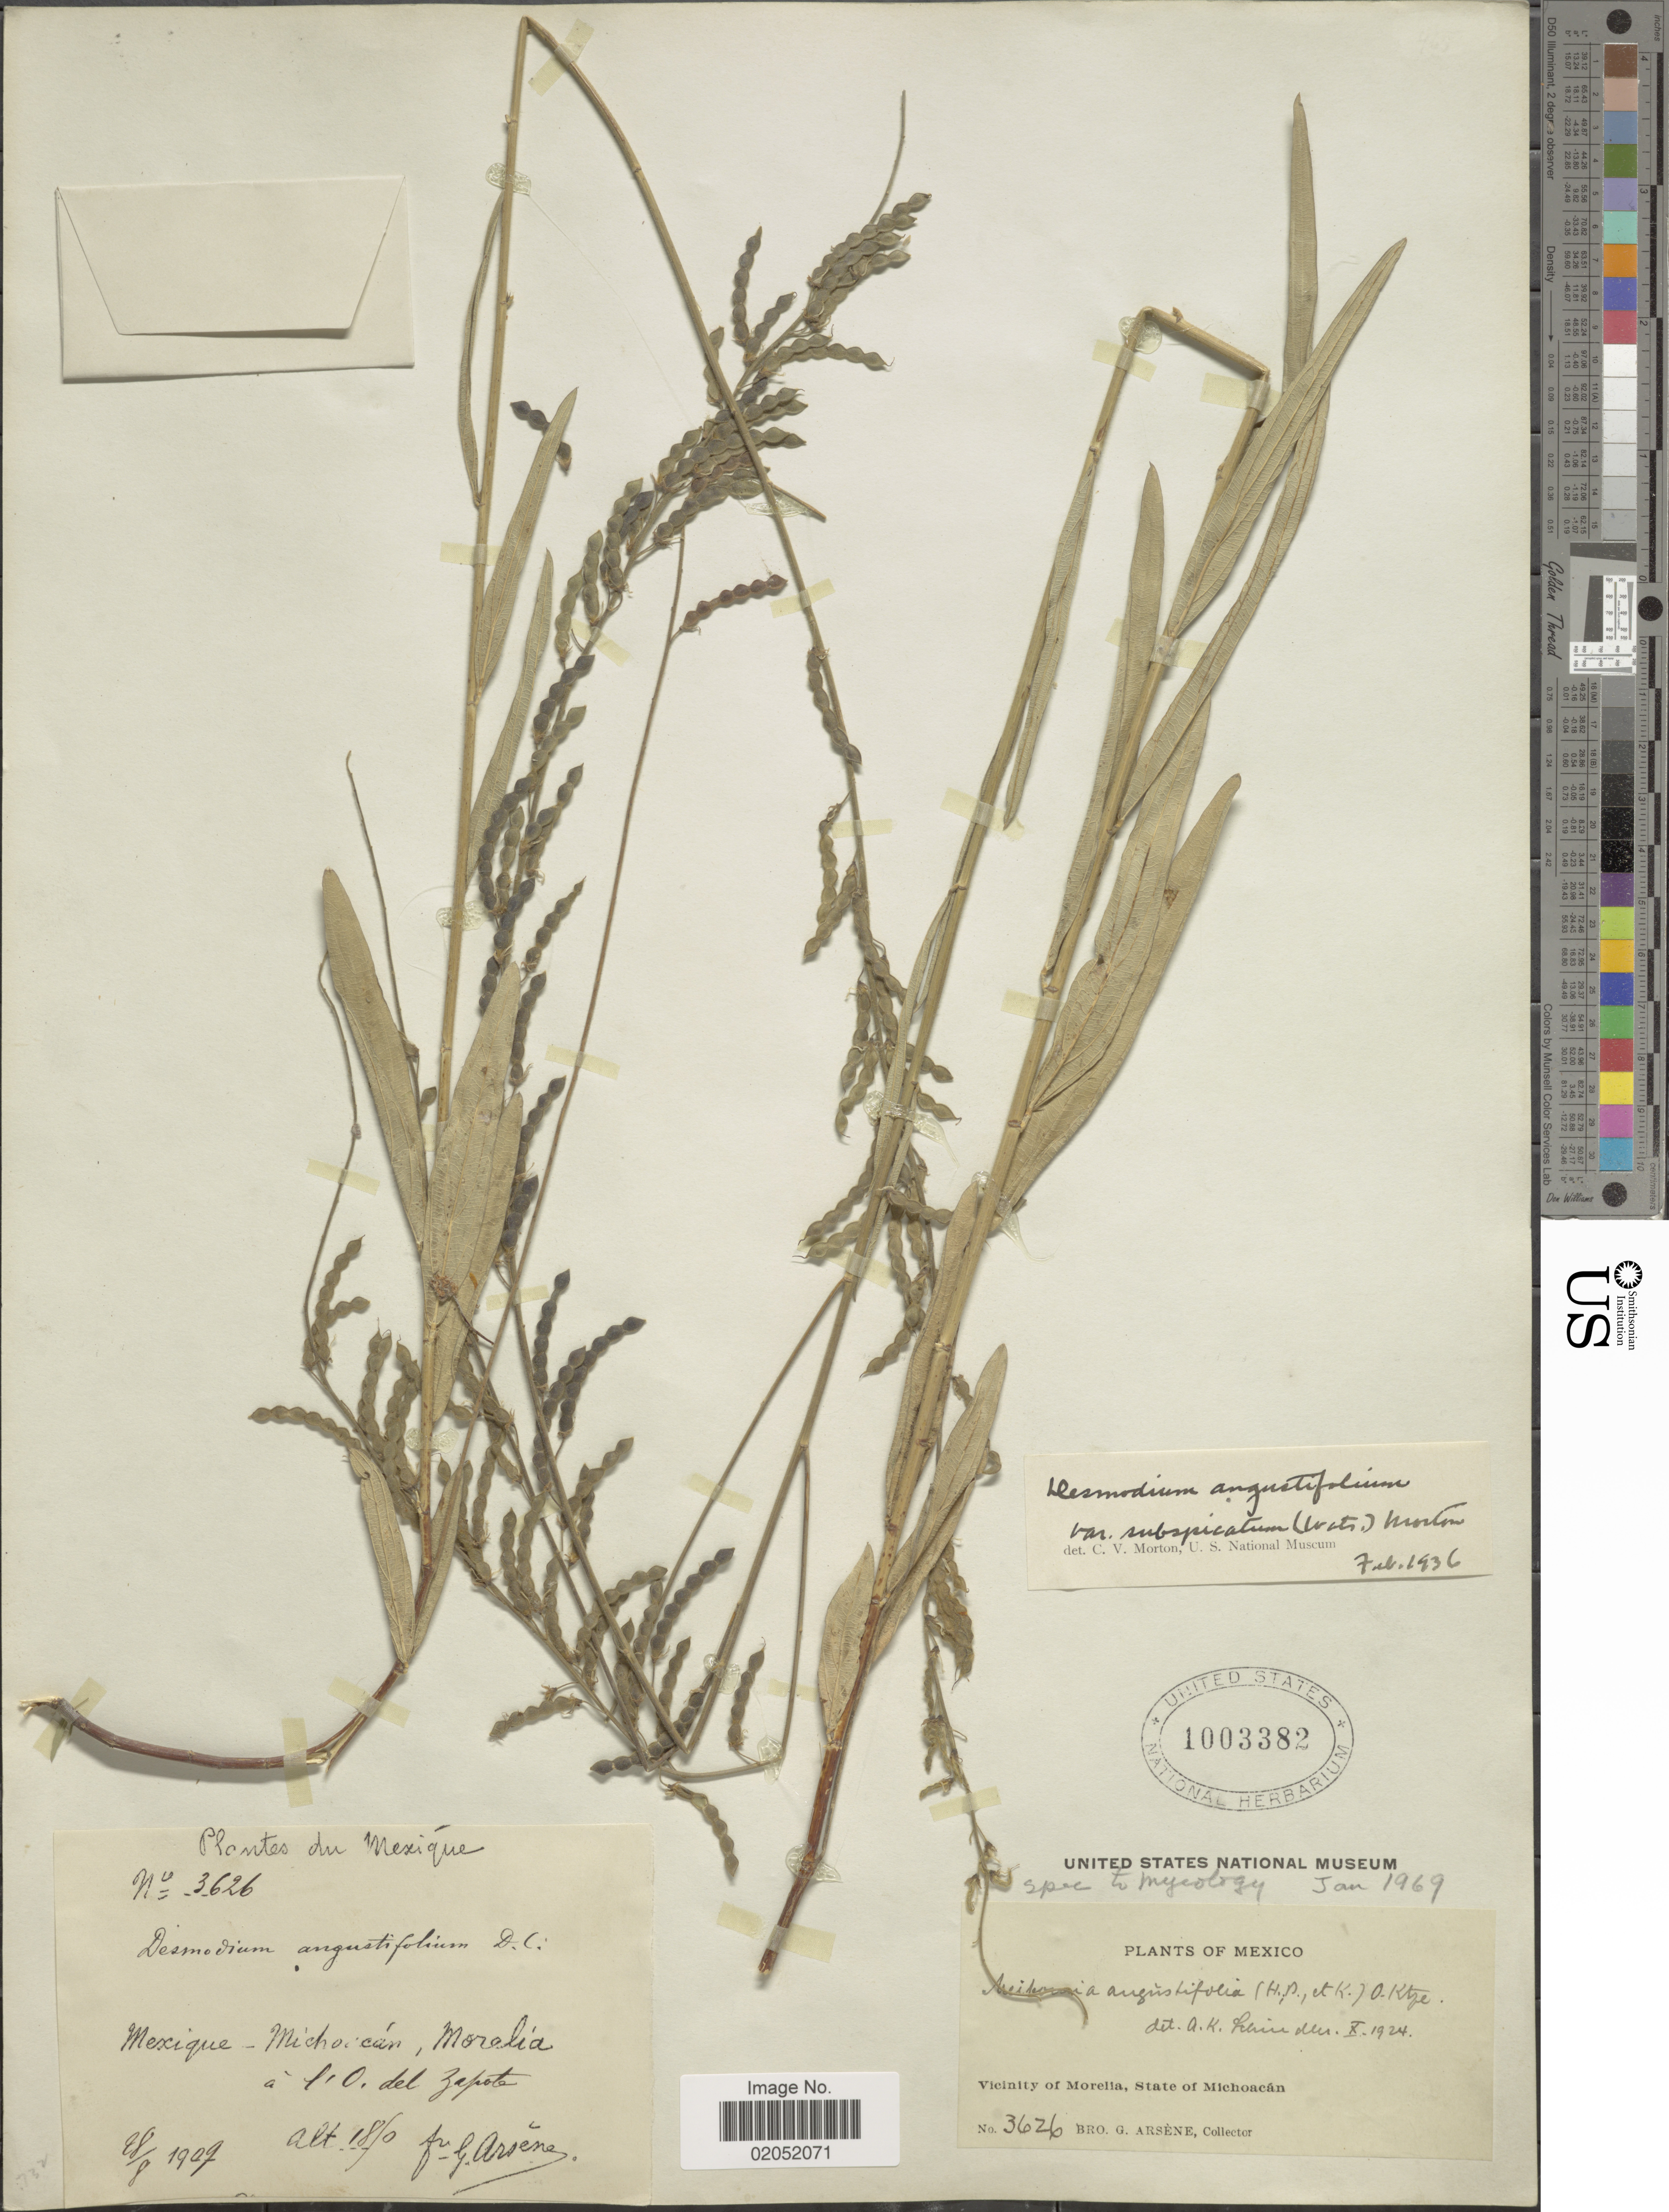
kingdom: Plantae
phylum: Tracheophyta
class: Magnoliopsida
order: Fabales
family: Fabaceae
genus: Desmodium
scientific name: Desmodium angustifolium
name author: (Kunth) DC.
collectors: Bro. G. Arsène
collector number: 3626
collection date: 1907-08-28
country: Mexico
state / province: Michoacán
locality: Morelia a S. O. del Zapote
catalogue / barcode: US 1003382